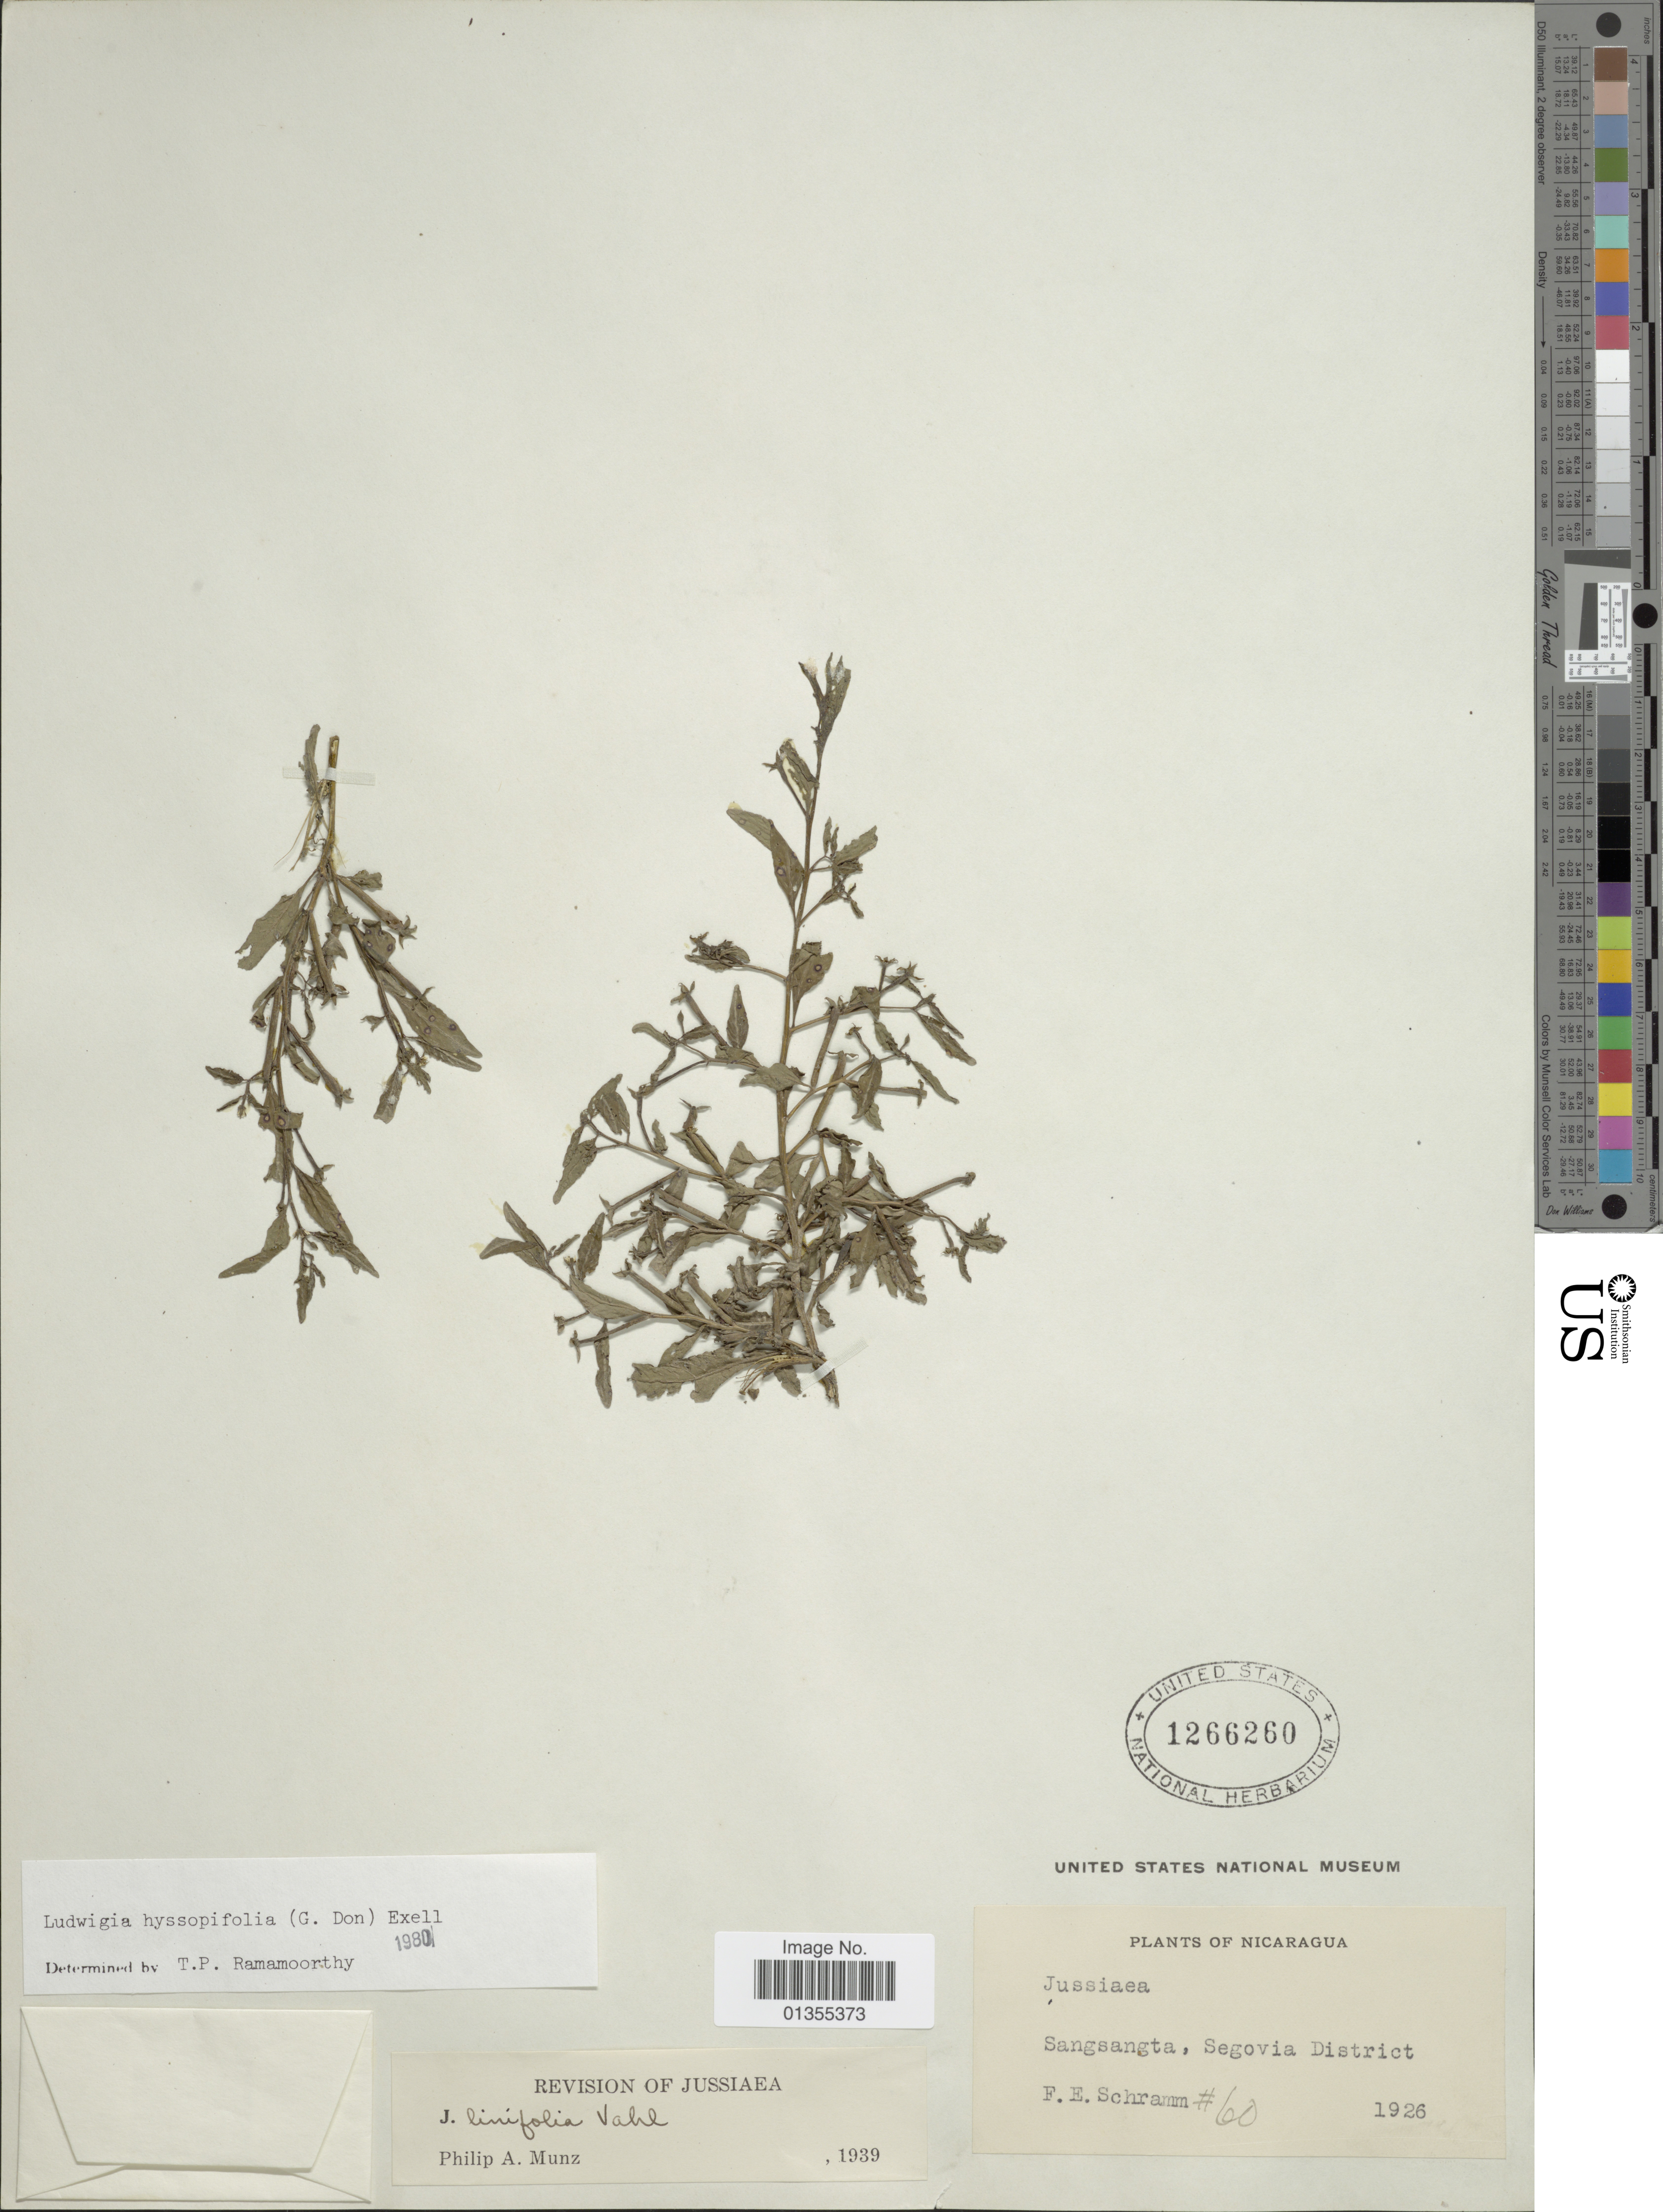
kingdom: Plantae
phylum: Tracheophyta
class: Magnoliopsida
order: Myrtales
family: Onagraceae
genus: Ludwigia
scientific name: Ludwigia hyssopifolia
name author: (G. Don) Exell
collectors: F. E. Schramm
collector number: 60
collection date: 1926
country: Nicaragua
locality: Sangsangta, Segovia District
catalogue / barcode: US 1266260